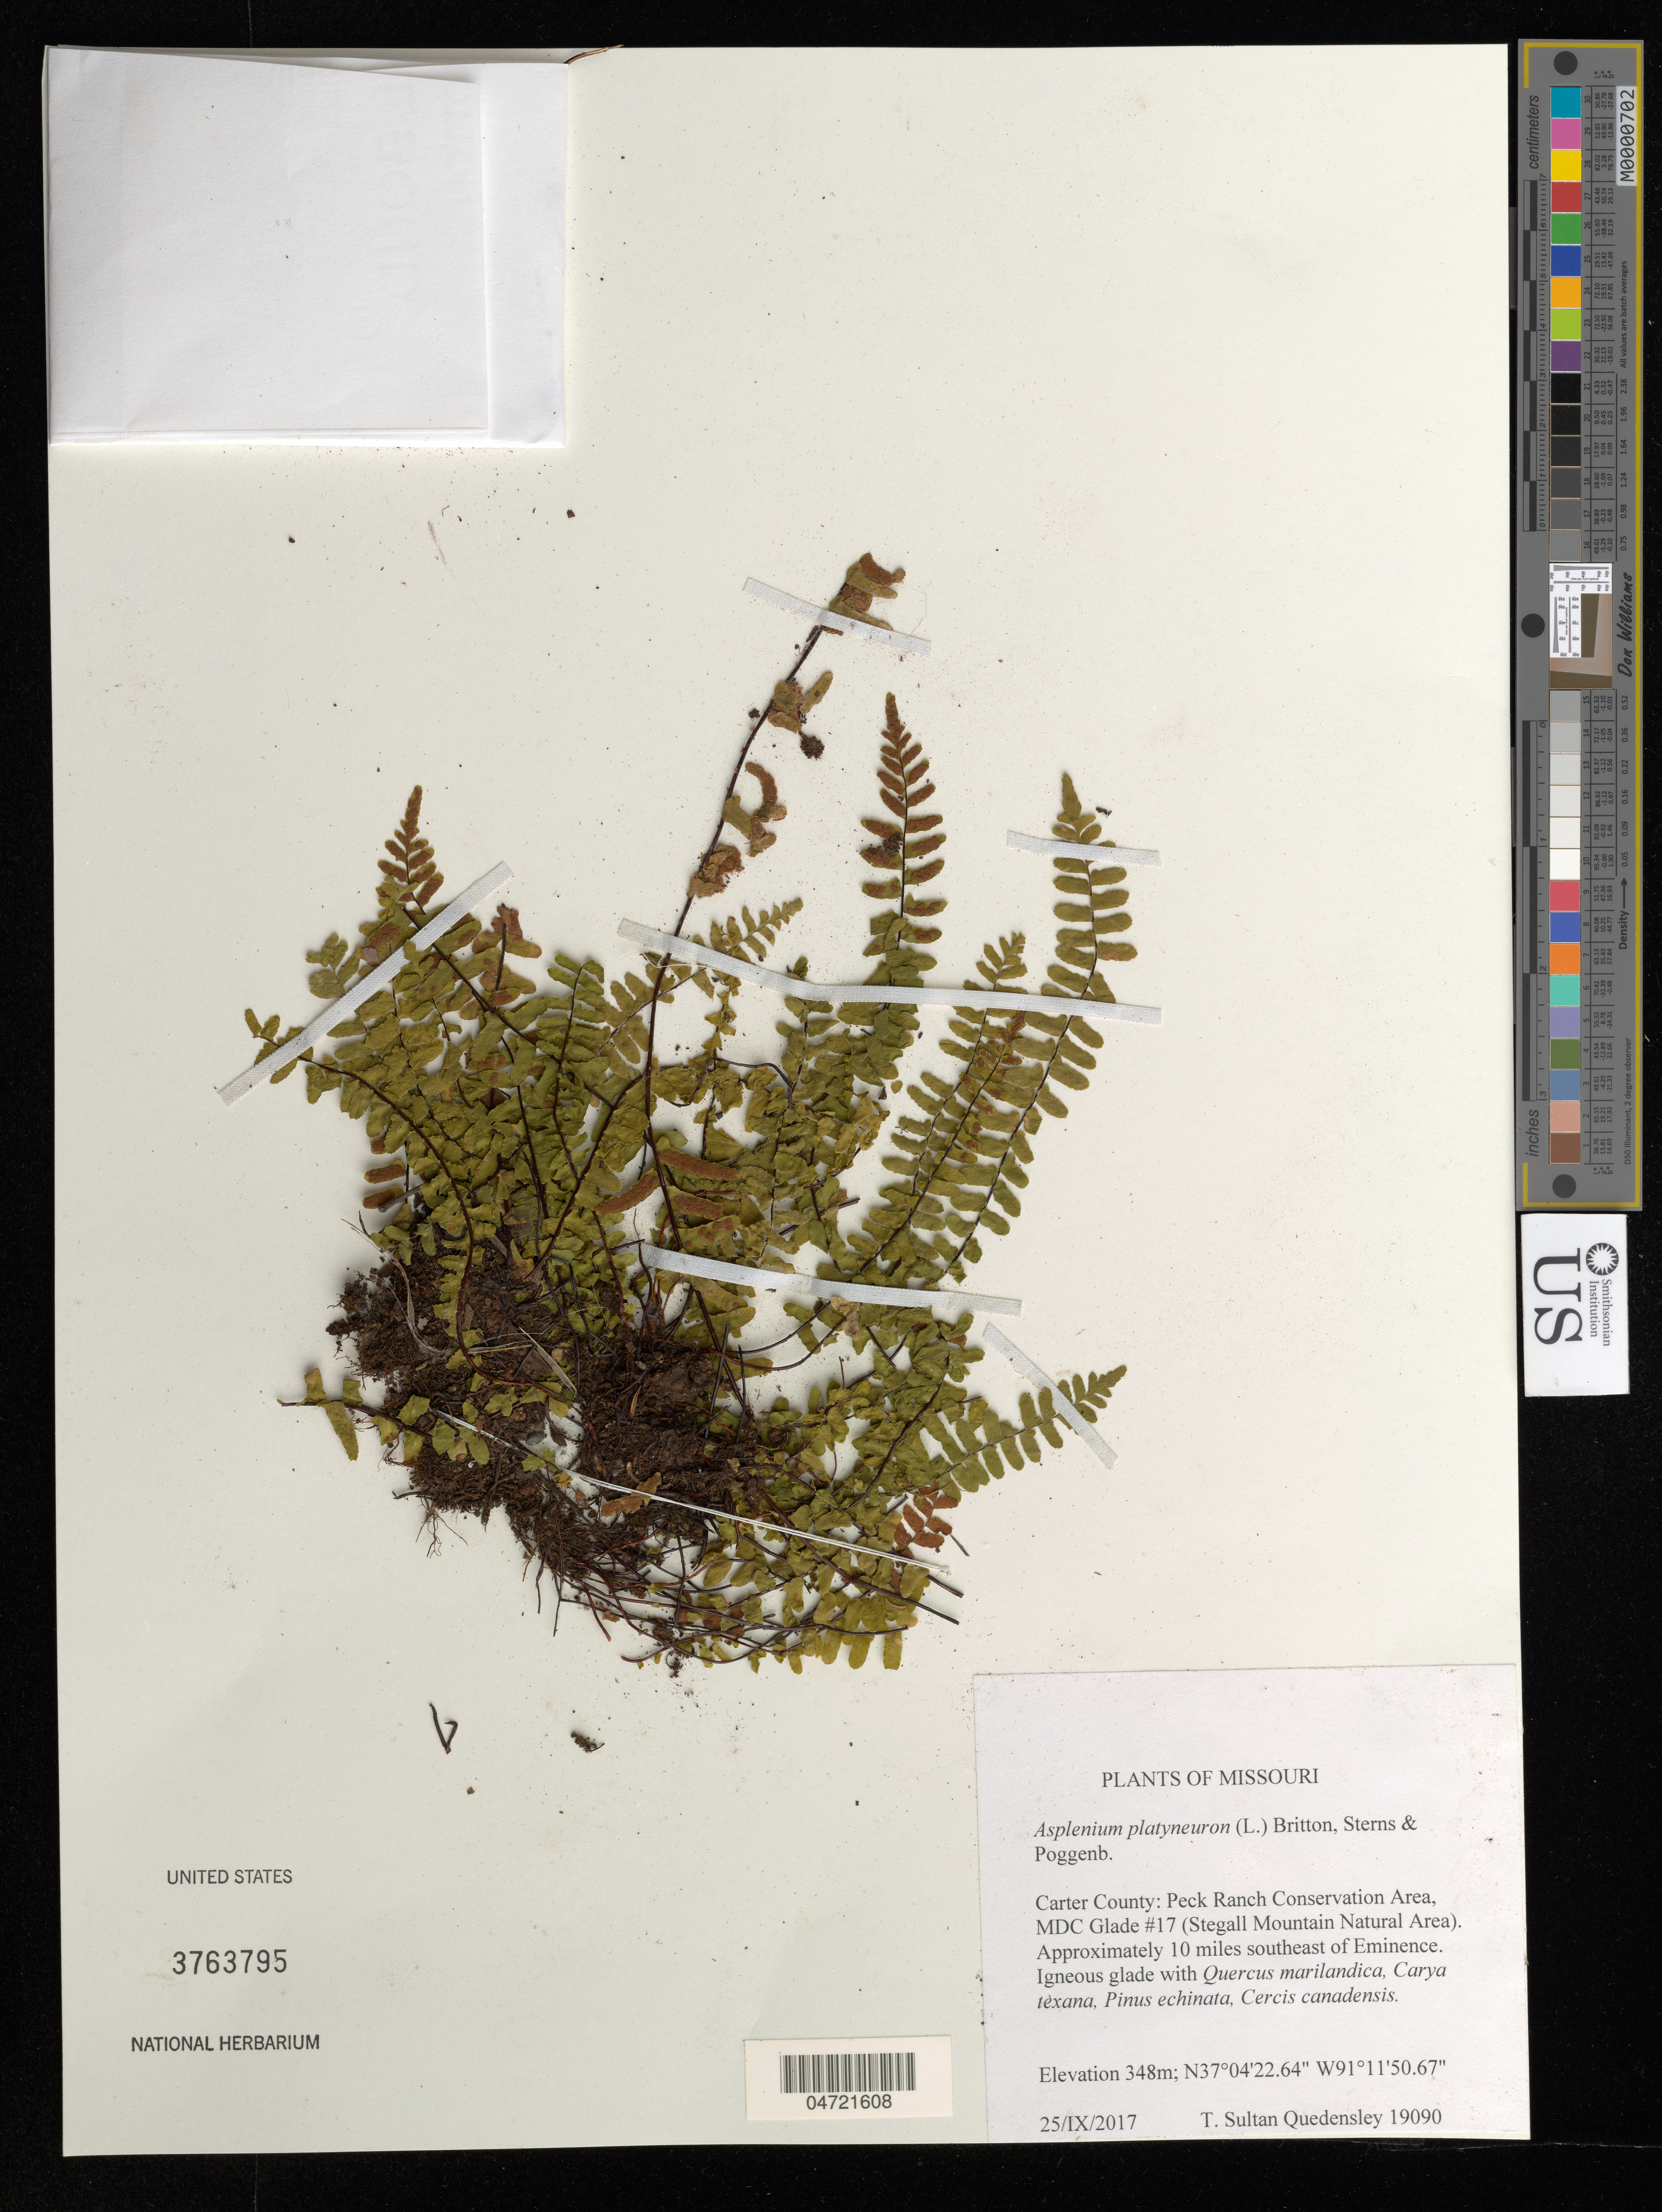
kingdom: Plantae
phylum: Tracheophyta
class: Polypodiopsida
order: Polypodiales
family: Aspleniaceae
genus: Asplenium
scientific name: Asplenium platyneuron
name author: (L.) Britton, Stearns & Poggenb.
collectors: T. S. Quedensley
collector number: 19090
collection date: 2017-09-25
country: United States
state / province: Missouri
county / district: Carter County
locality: Peck Ranch Conservation Area, MDC Glade #17. (Stegall Mountain Natural Area). Approx. 10 miles SE of Eminence.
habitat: Dolomite glade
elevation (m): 348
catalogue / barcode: US 3763795